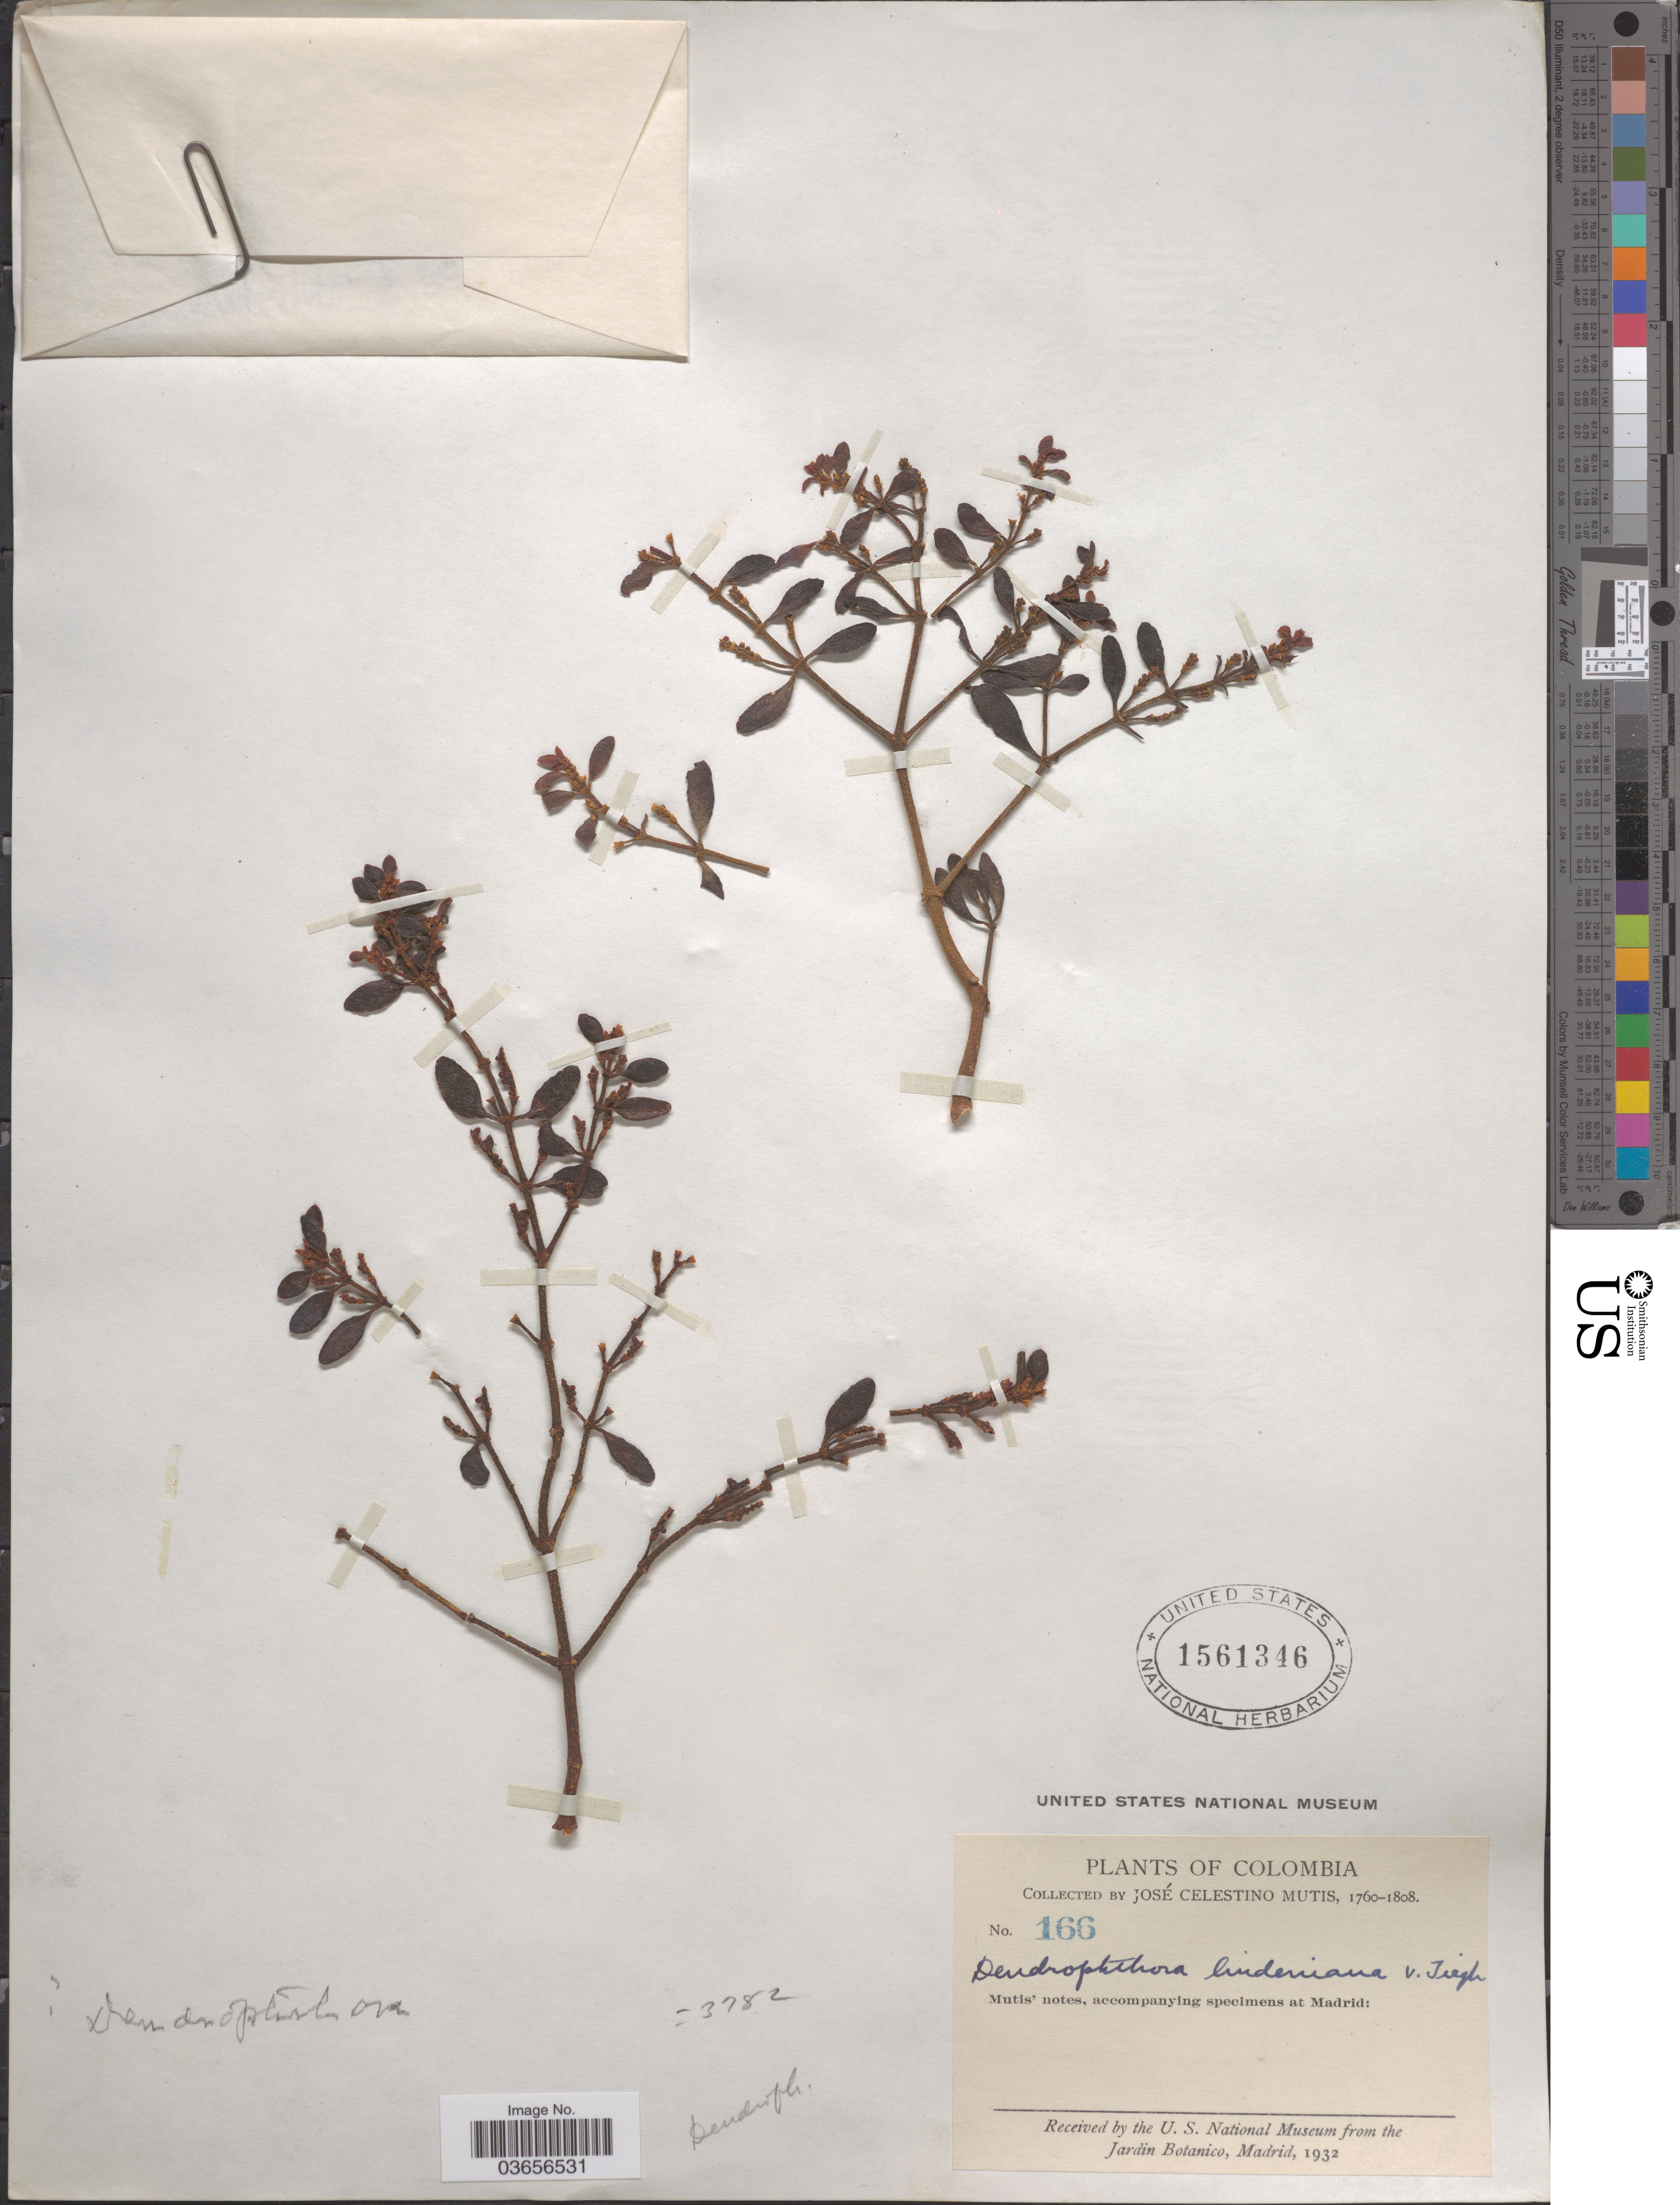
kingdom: Plantae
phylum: Tracheophyta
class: Magnoliopsida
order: Santalales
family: Viscaceae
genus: Dendrophthora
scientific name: Dendrophthora lindeniana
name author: Tiegh.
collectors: J. C. B. Mutis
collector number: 166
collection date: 1760/1808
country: Colombia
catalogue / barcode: US 1561346